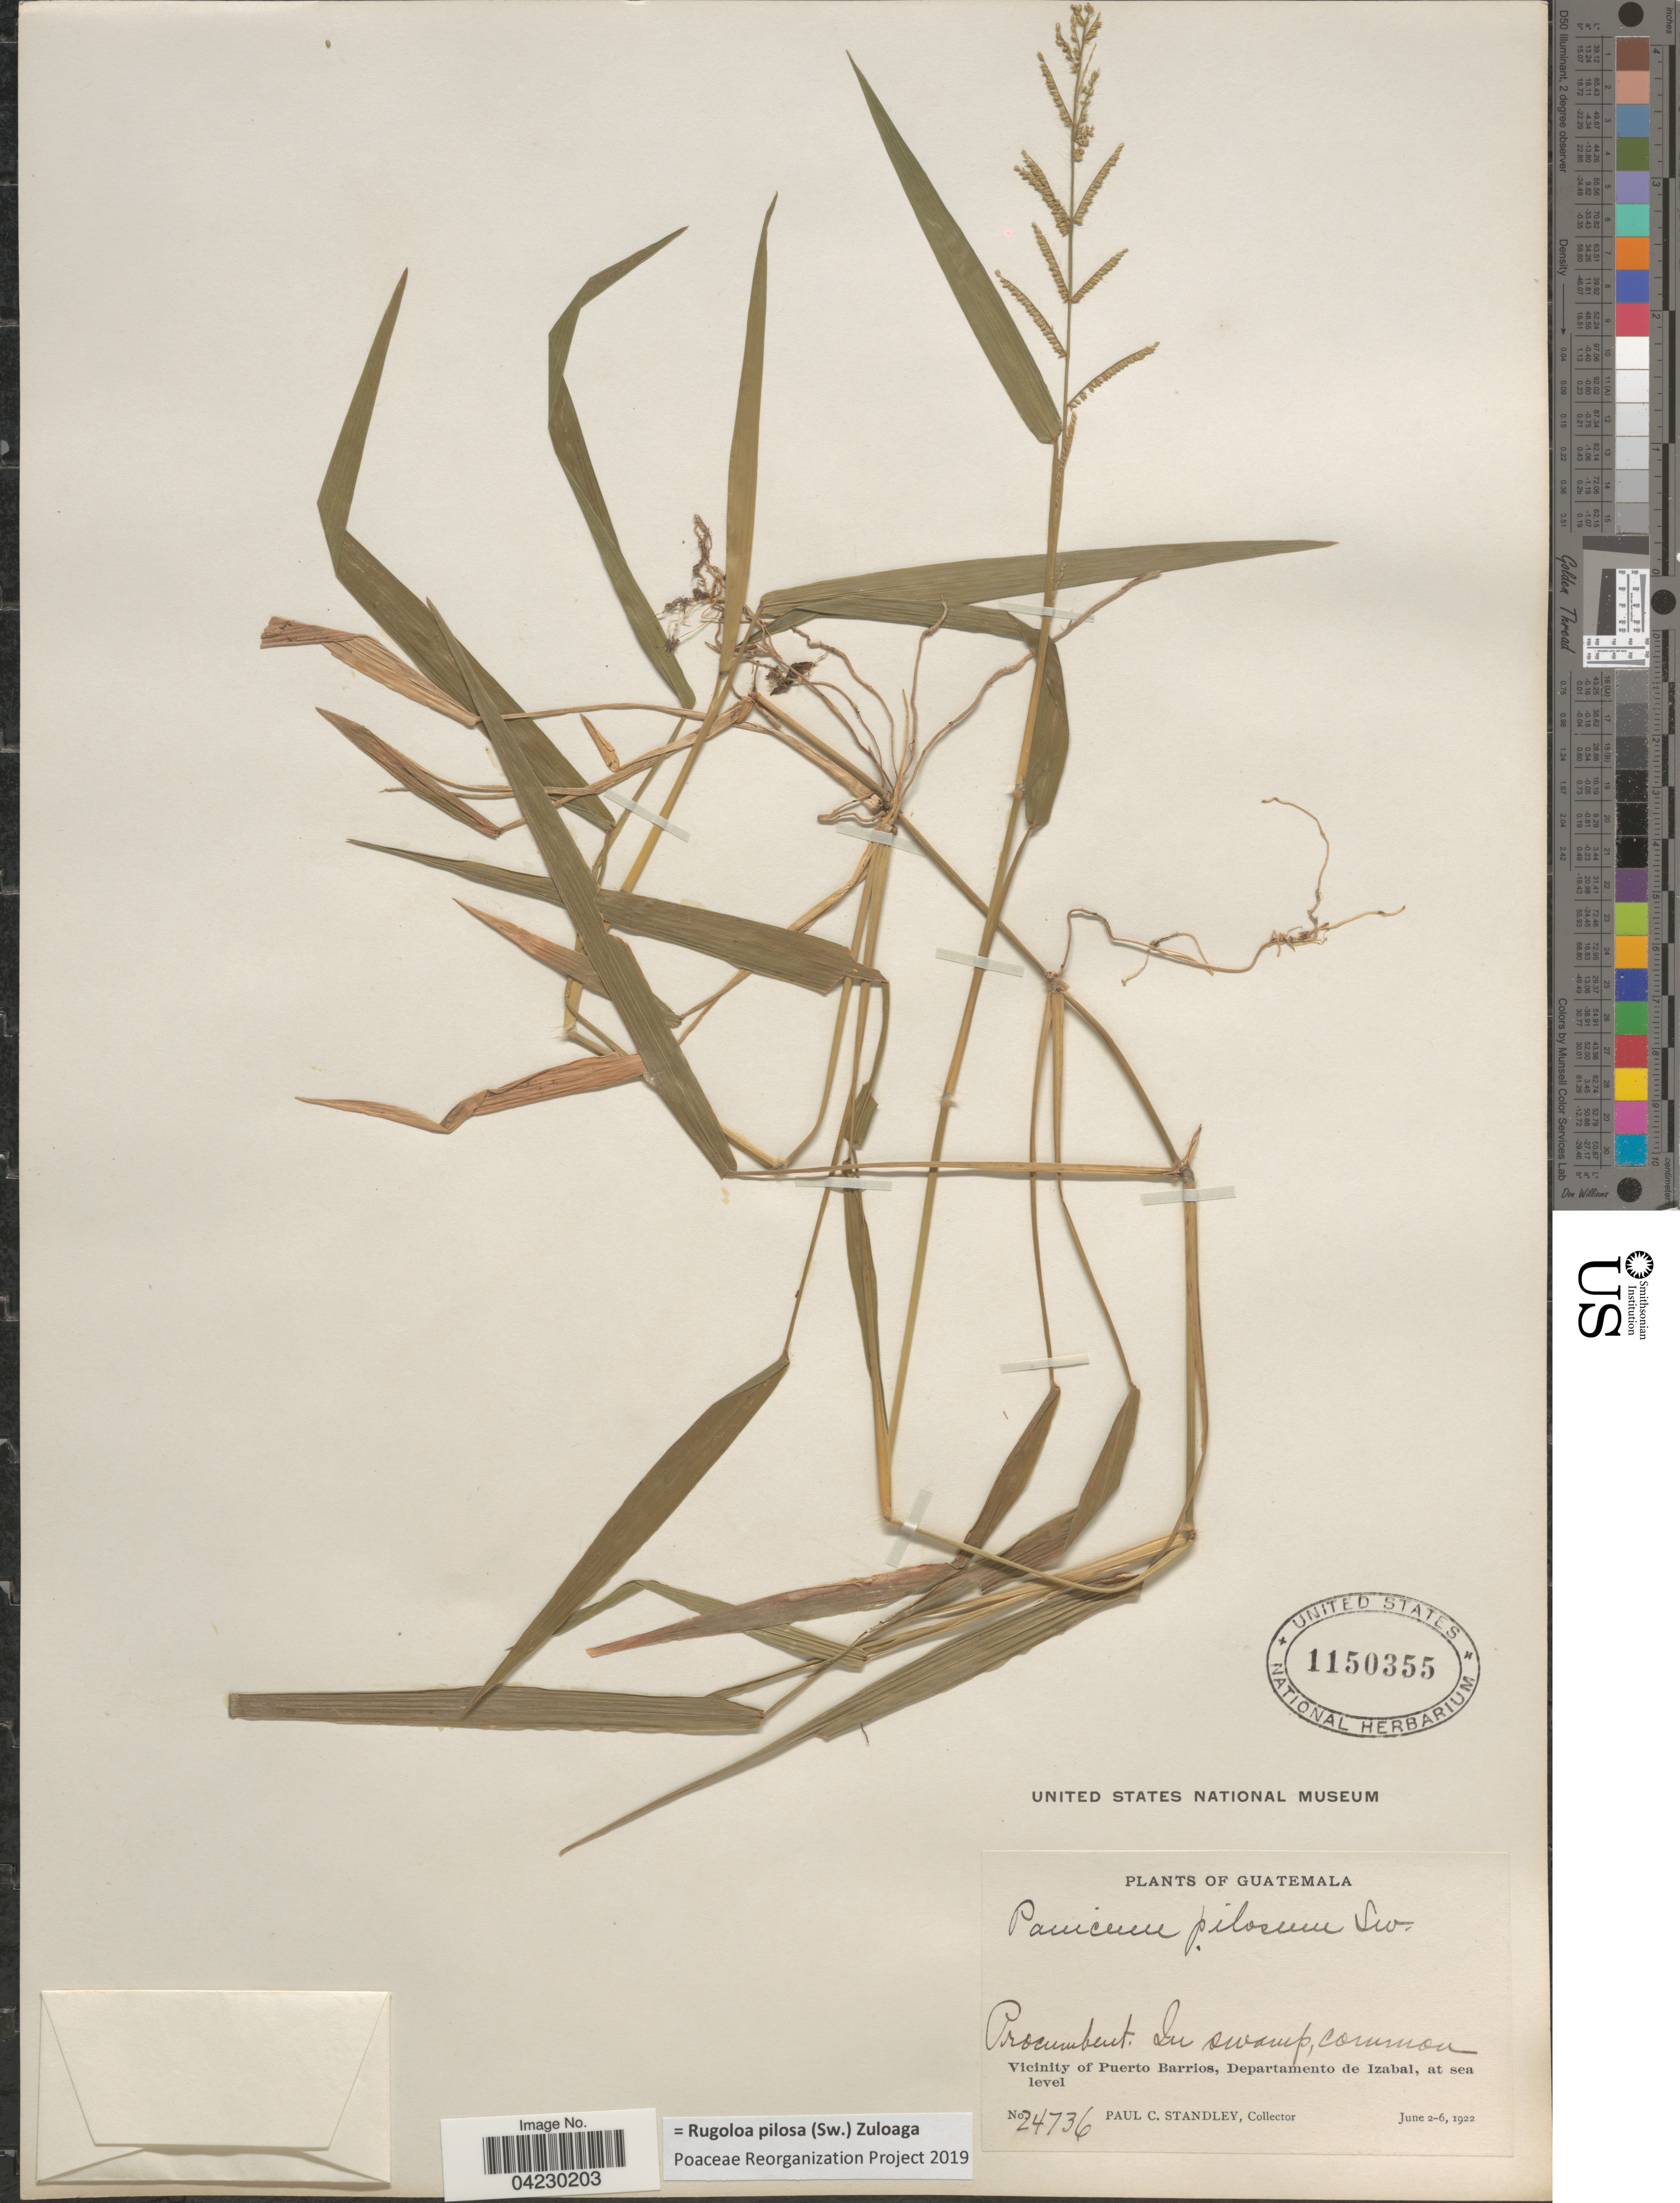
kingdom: Plantae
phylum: Tracheophyta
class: Liliopsida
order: Poales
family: Poaceae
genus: Rugoloa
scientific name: Rugoloa pilosa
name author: (Sw.) Zuloaga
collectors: P. C. Standley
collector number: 24736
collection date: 1922-06-02/1922-06-06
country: Guatemala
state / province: Izabal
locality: In swamp. Vicinity of Puerto Barrios, Departamento de Izabal.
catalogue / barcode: US 1150355